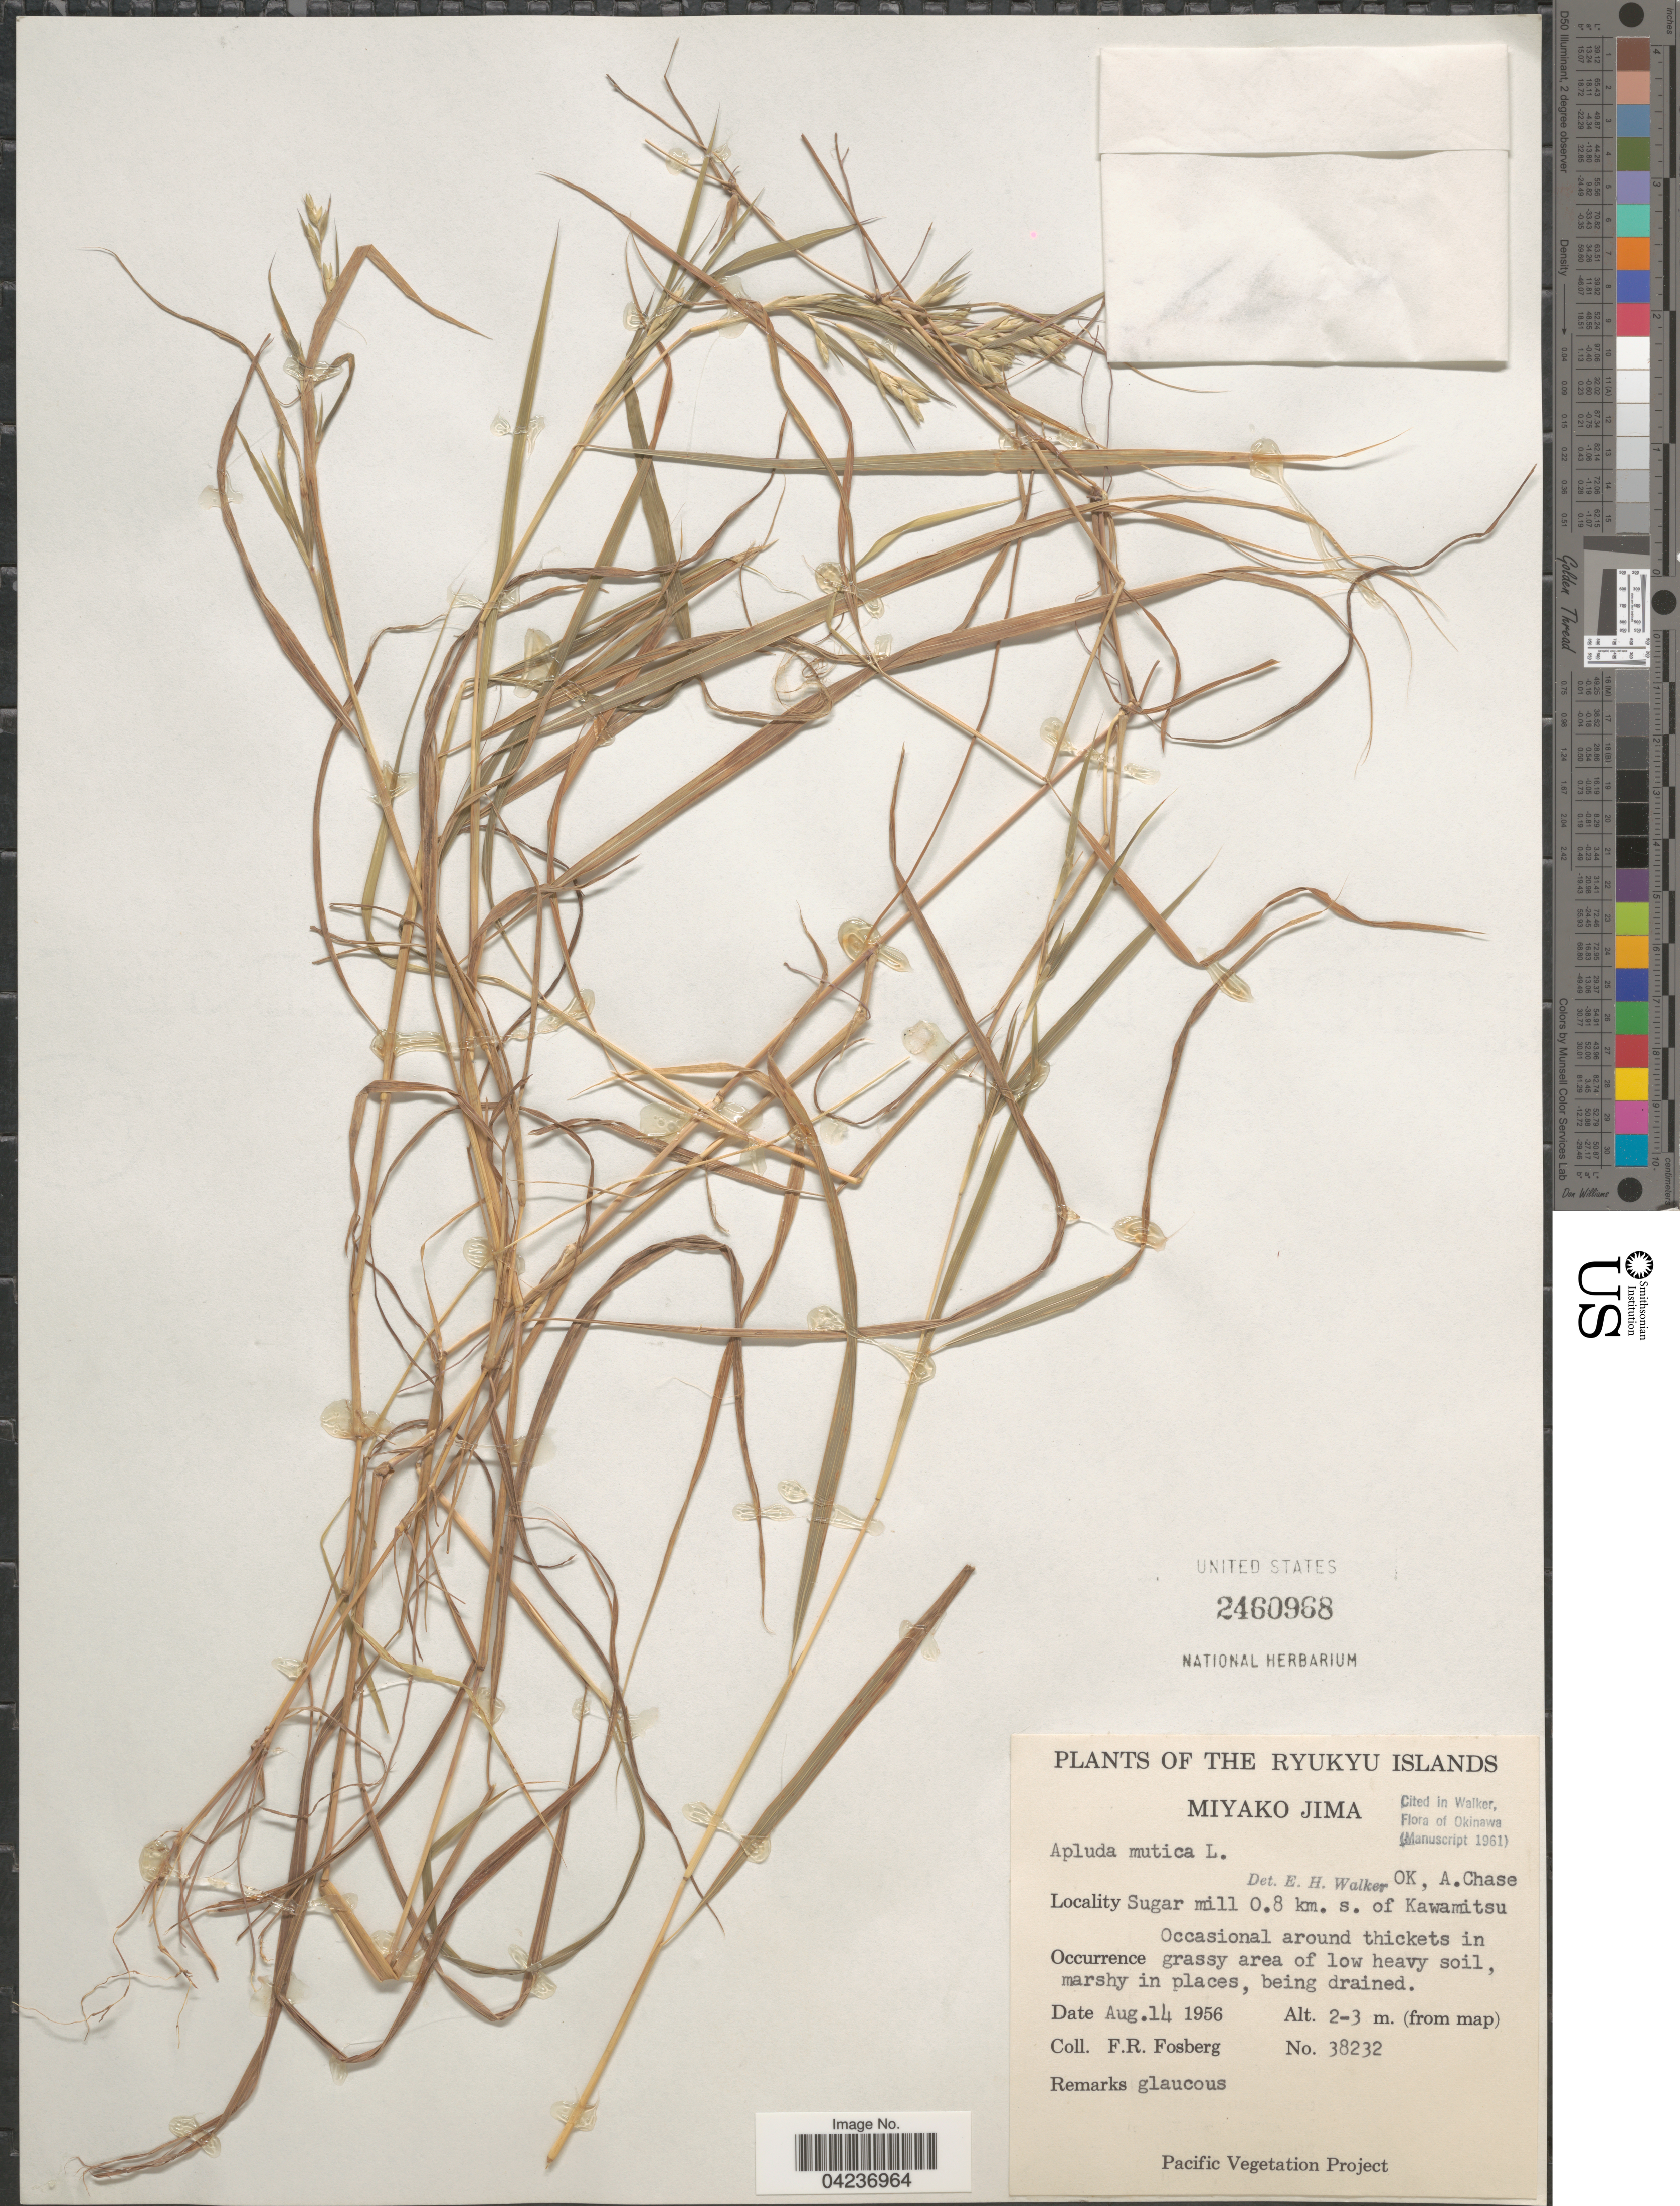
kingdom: Plantae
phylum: Tracheophyta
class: Liliopsida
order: Poales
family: Poaceae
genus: Apluda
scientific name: Apluda mutica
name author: L.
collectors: F. R. Fosberg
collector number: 38232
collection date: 1956-08-14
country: Japan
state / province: Okinawa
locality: Ryukyu Islands. Miyako Jima. Sugar mill 0.8 km. s. of Kawamitsu.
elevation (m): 2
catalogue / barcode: US 2460968